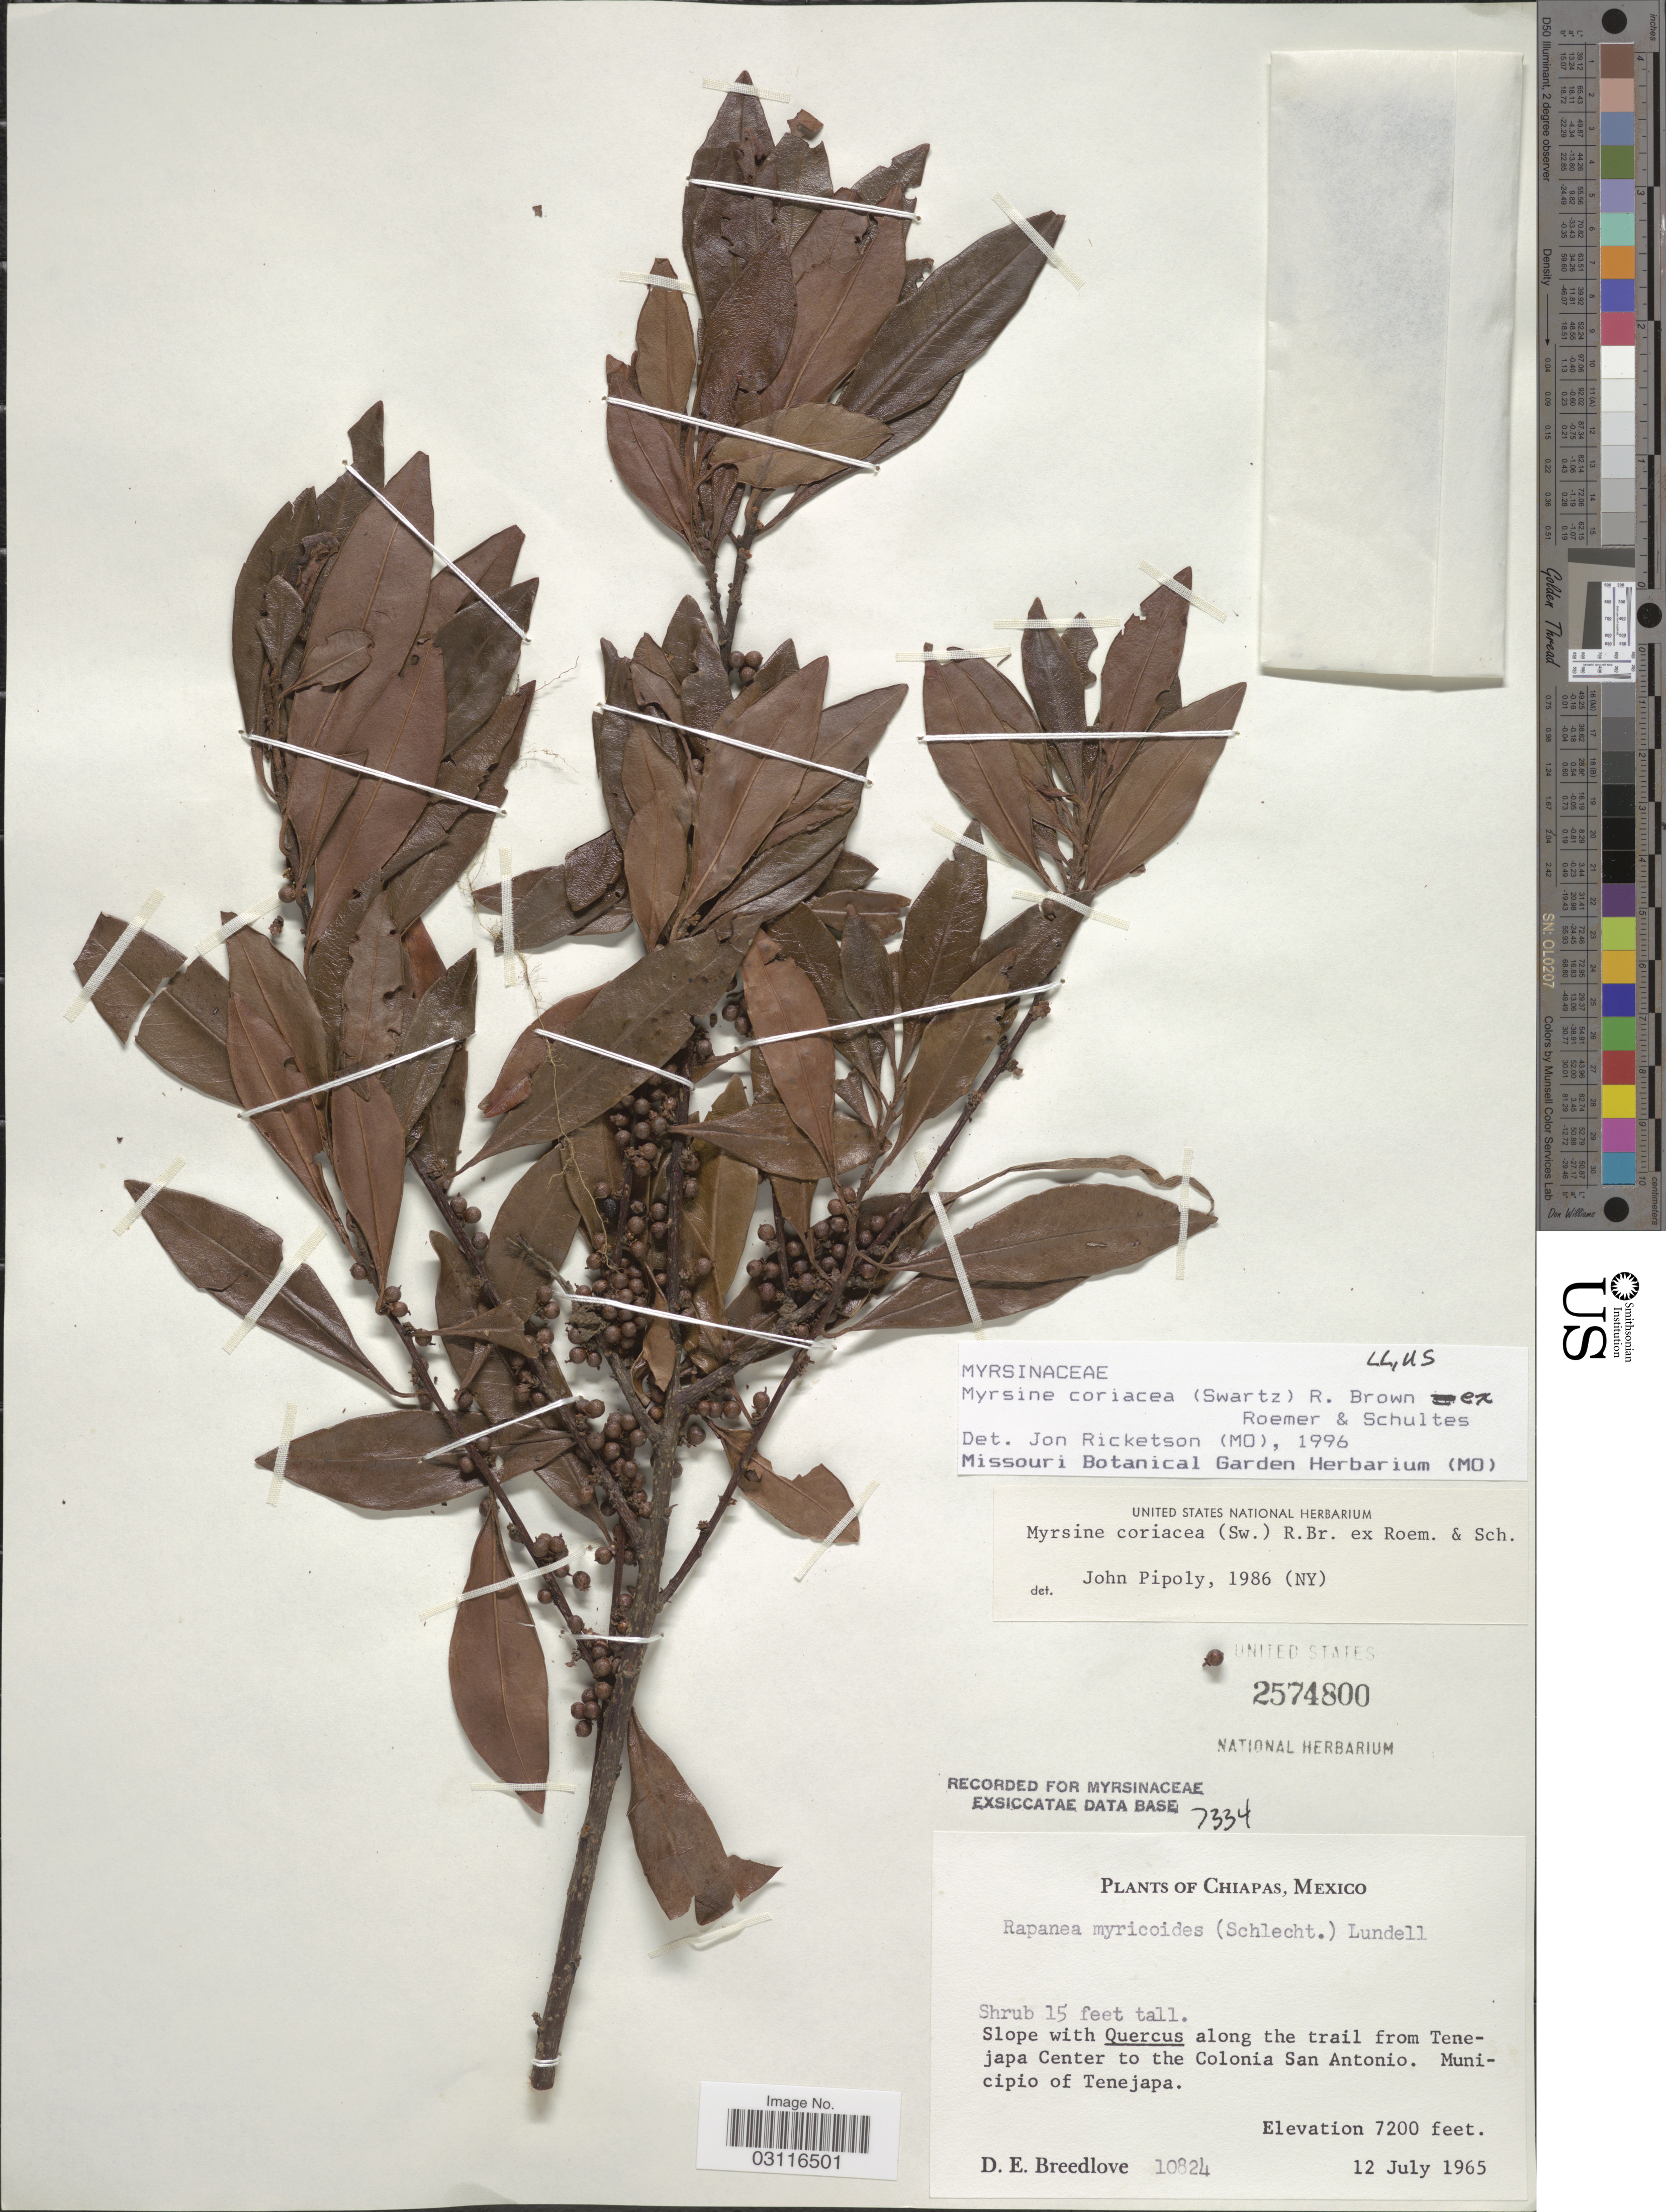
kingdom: Plantae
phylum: Tracheophyta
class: Magnoliopsida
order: Ericales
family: Primulaceae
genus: Myrsine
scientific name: Myrsine coriacea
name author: (Sw.) R. Br. ex Roem. & Schult.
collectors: D. E. Breedlove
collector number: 10824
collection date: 1965-07-12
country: Mexico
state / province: Chiapas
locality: Along the trail from Tenejapa Center to the Colonia San Antonio. Municipio of Tenejapa.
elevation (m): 2195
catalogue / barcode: US 2574800